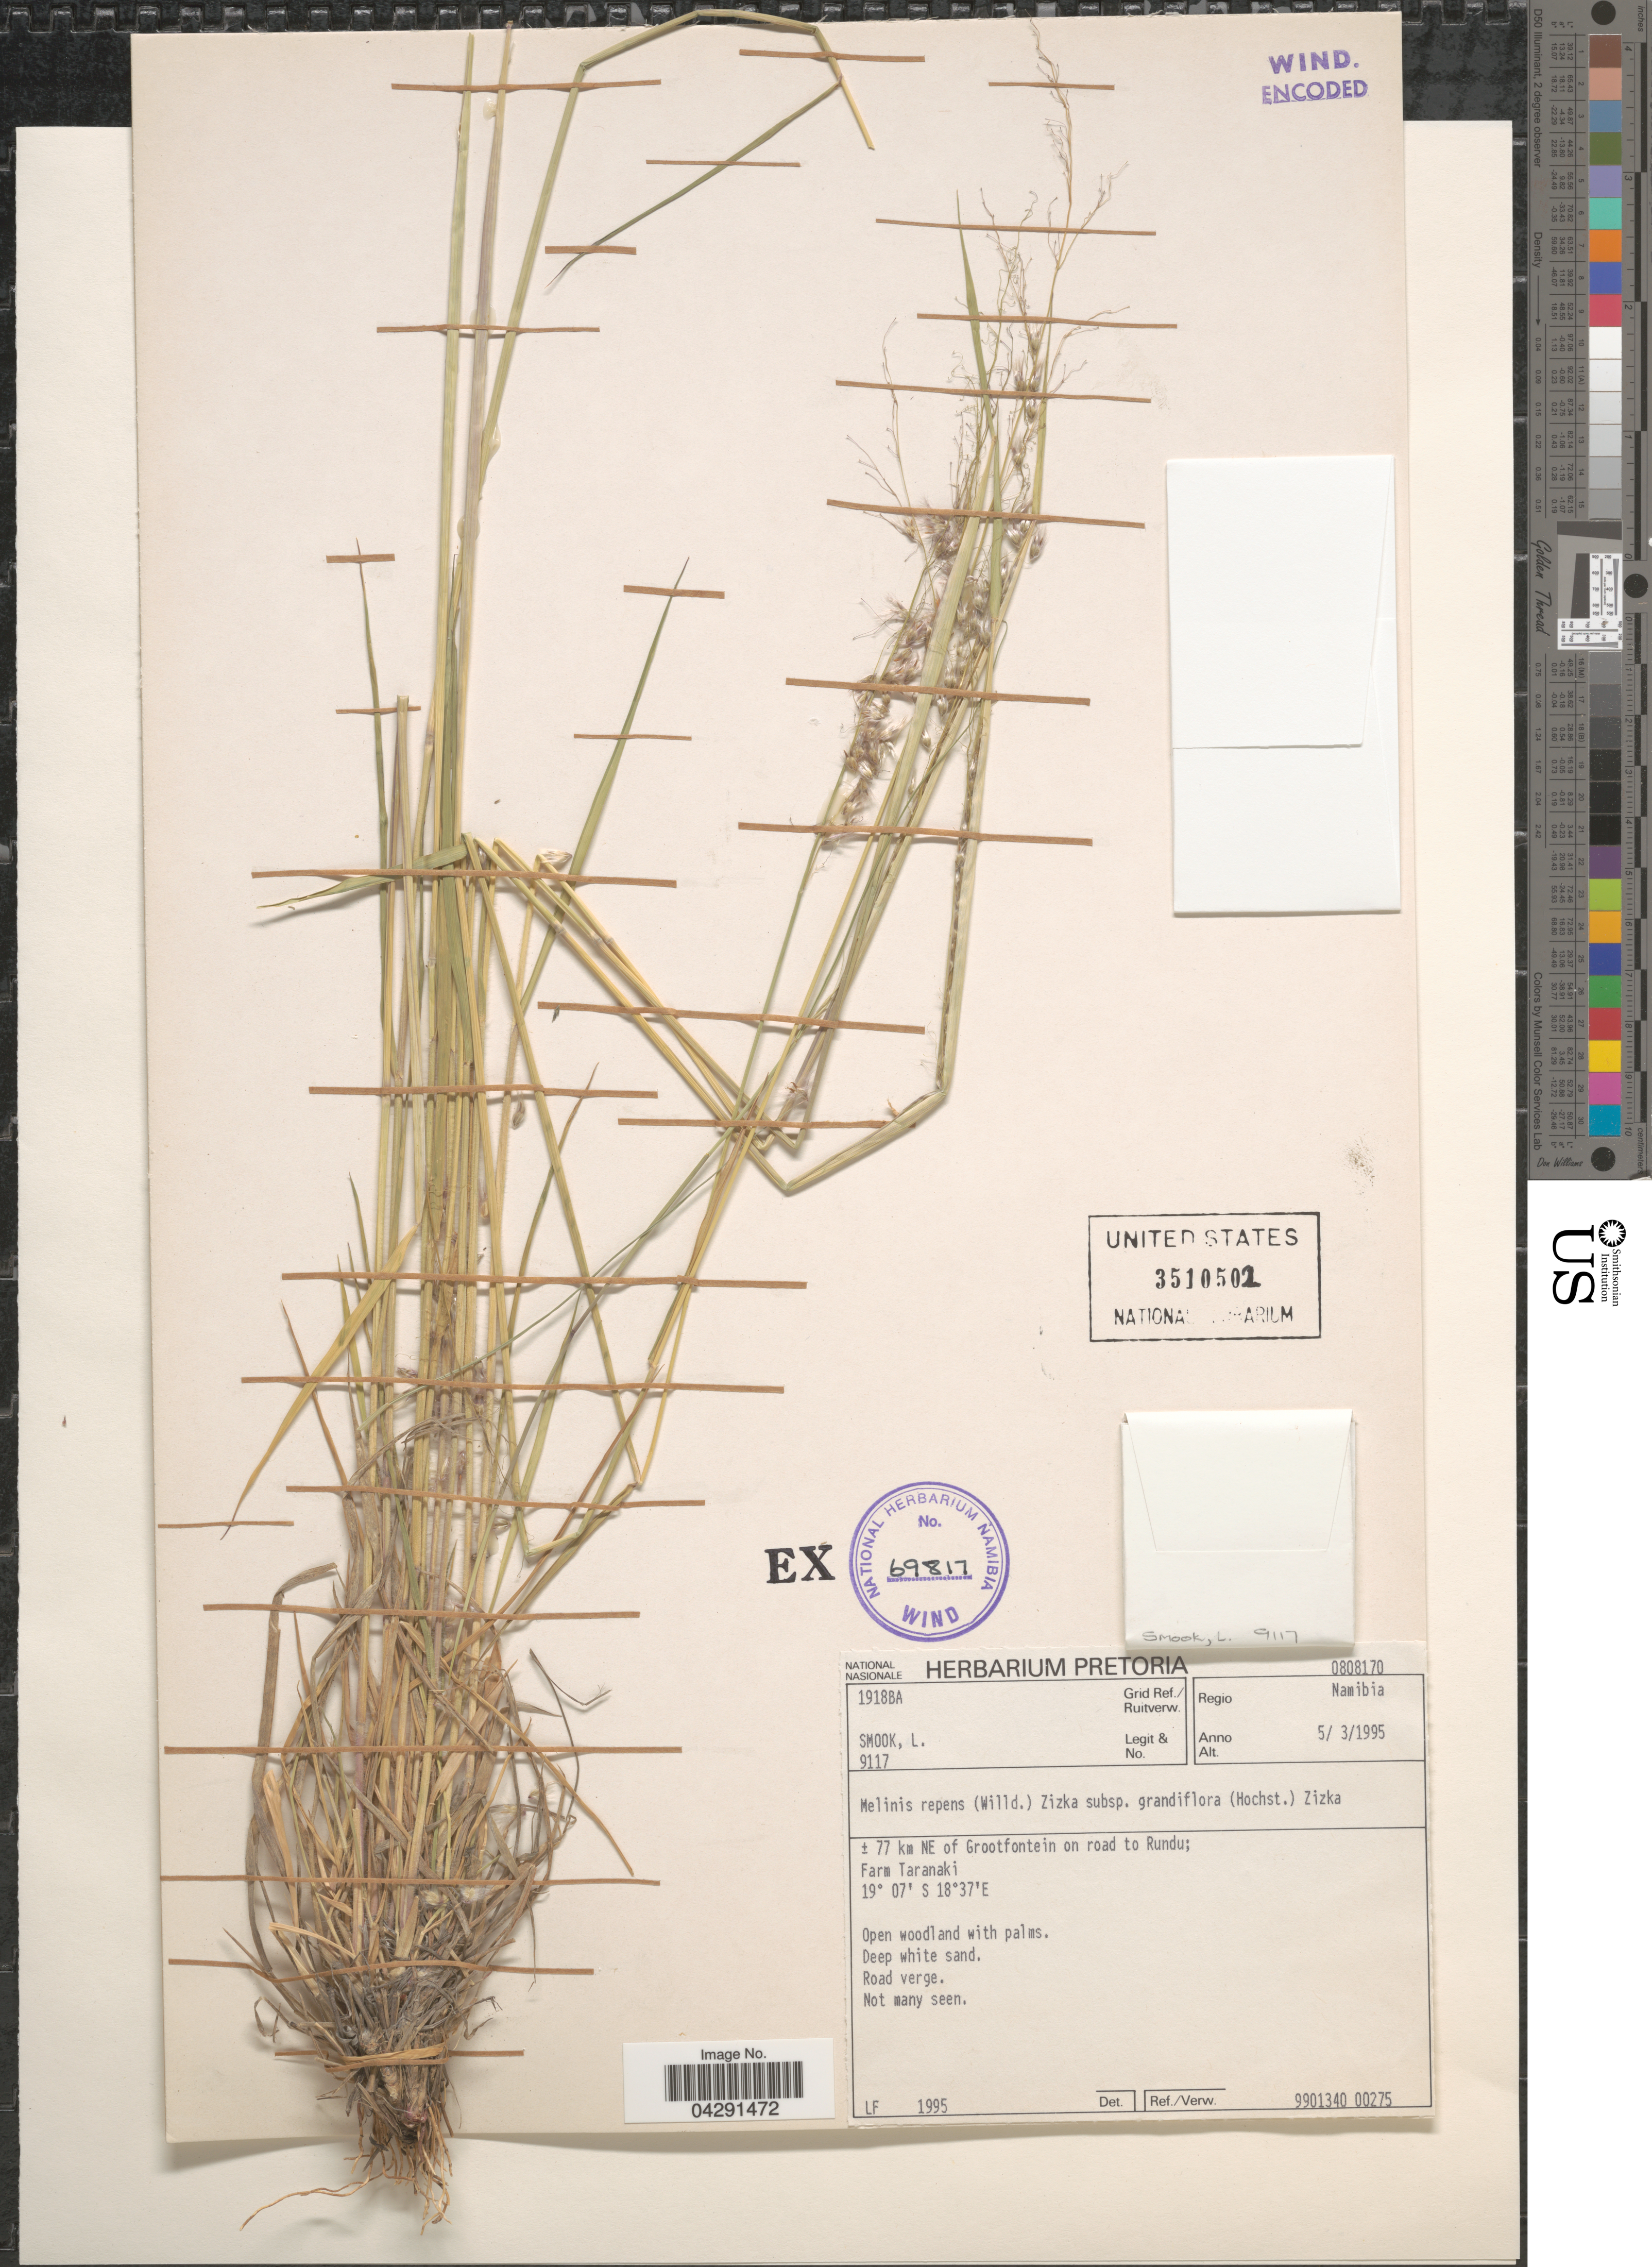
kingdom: Plantae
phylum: Tracheophyta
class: Liliopsida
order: Poales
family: Poaceae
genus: Melinis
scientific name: Melinis repens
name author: (Willd.) Zizka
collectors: L. Smook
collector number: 9117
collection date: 1995-03-05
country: Namibia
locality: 1918BA Grid Ref./Ruitverw. Regio Namibia. ±77 km NE of Grootfontein on road to Rundu; Farm Taranaki.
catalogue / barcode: US 3510502